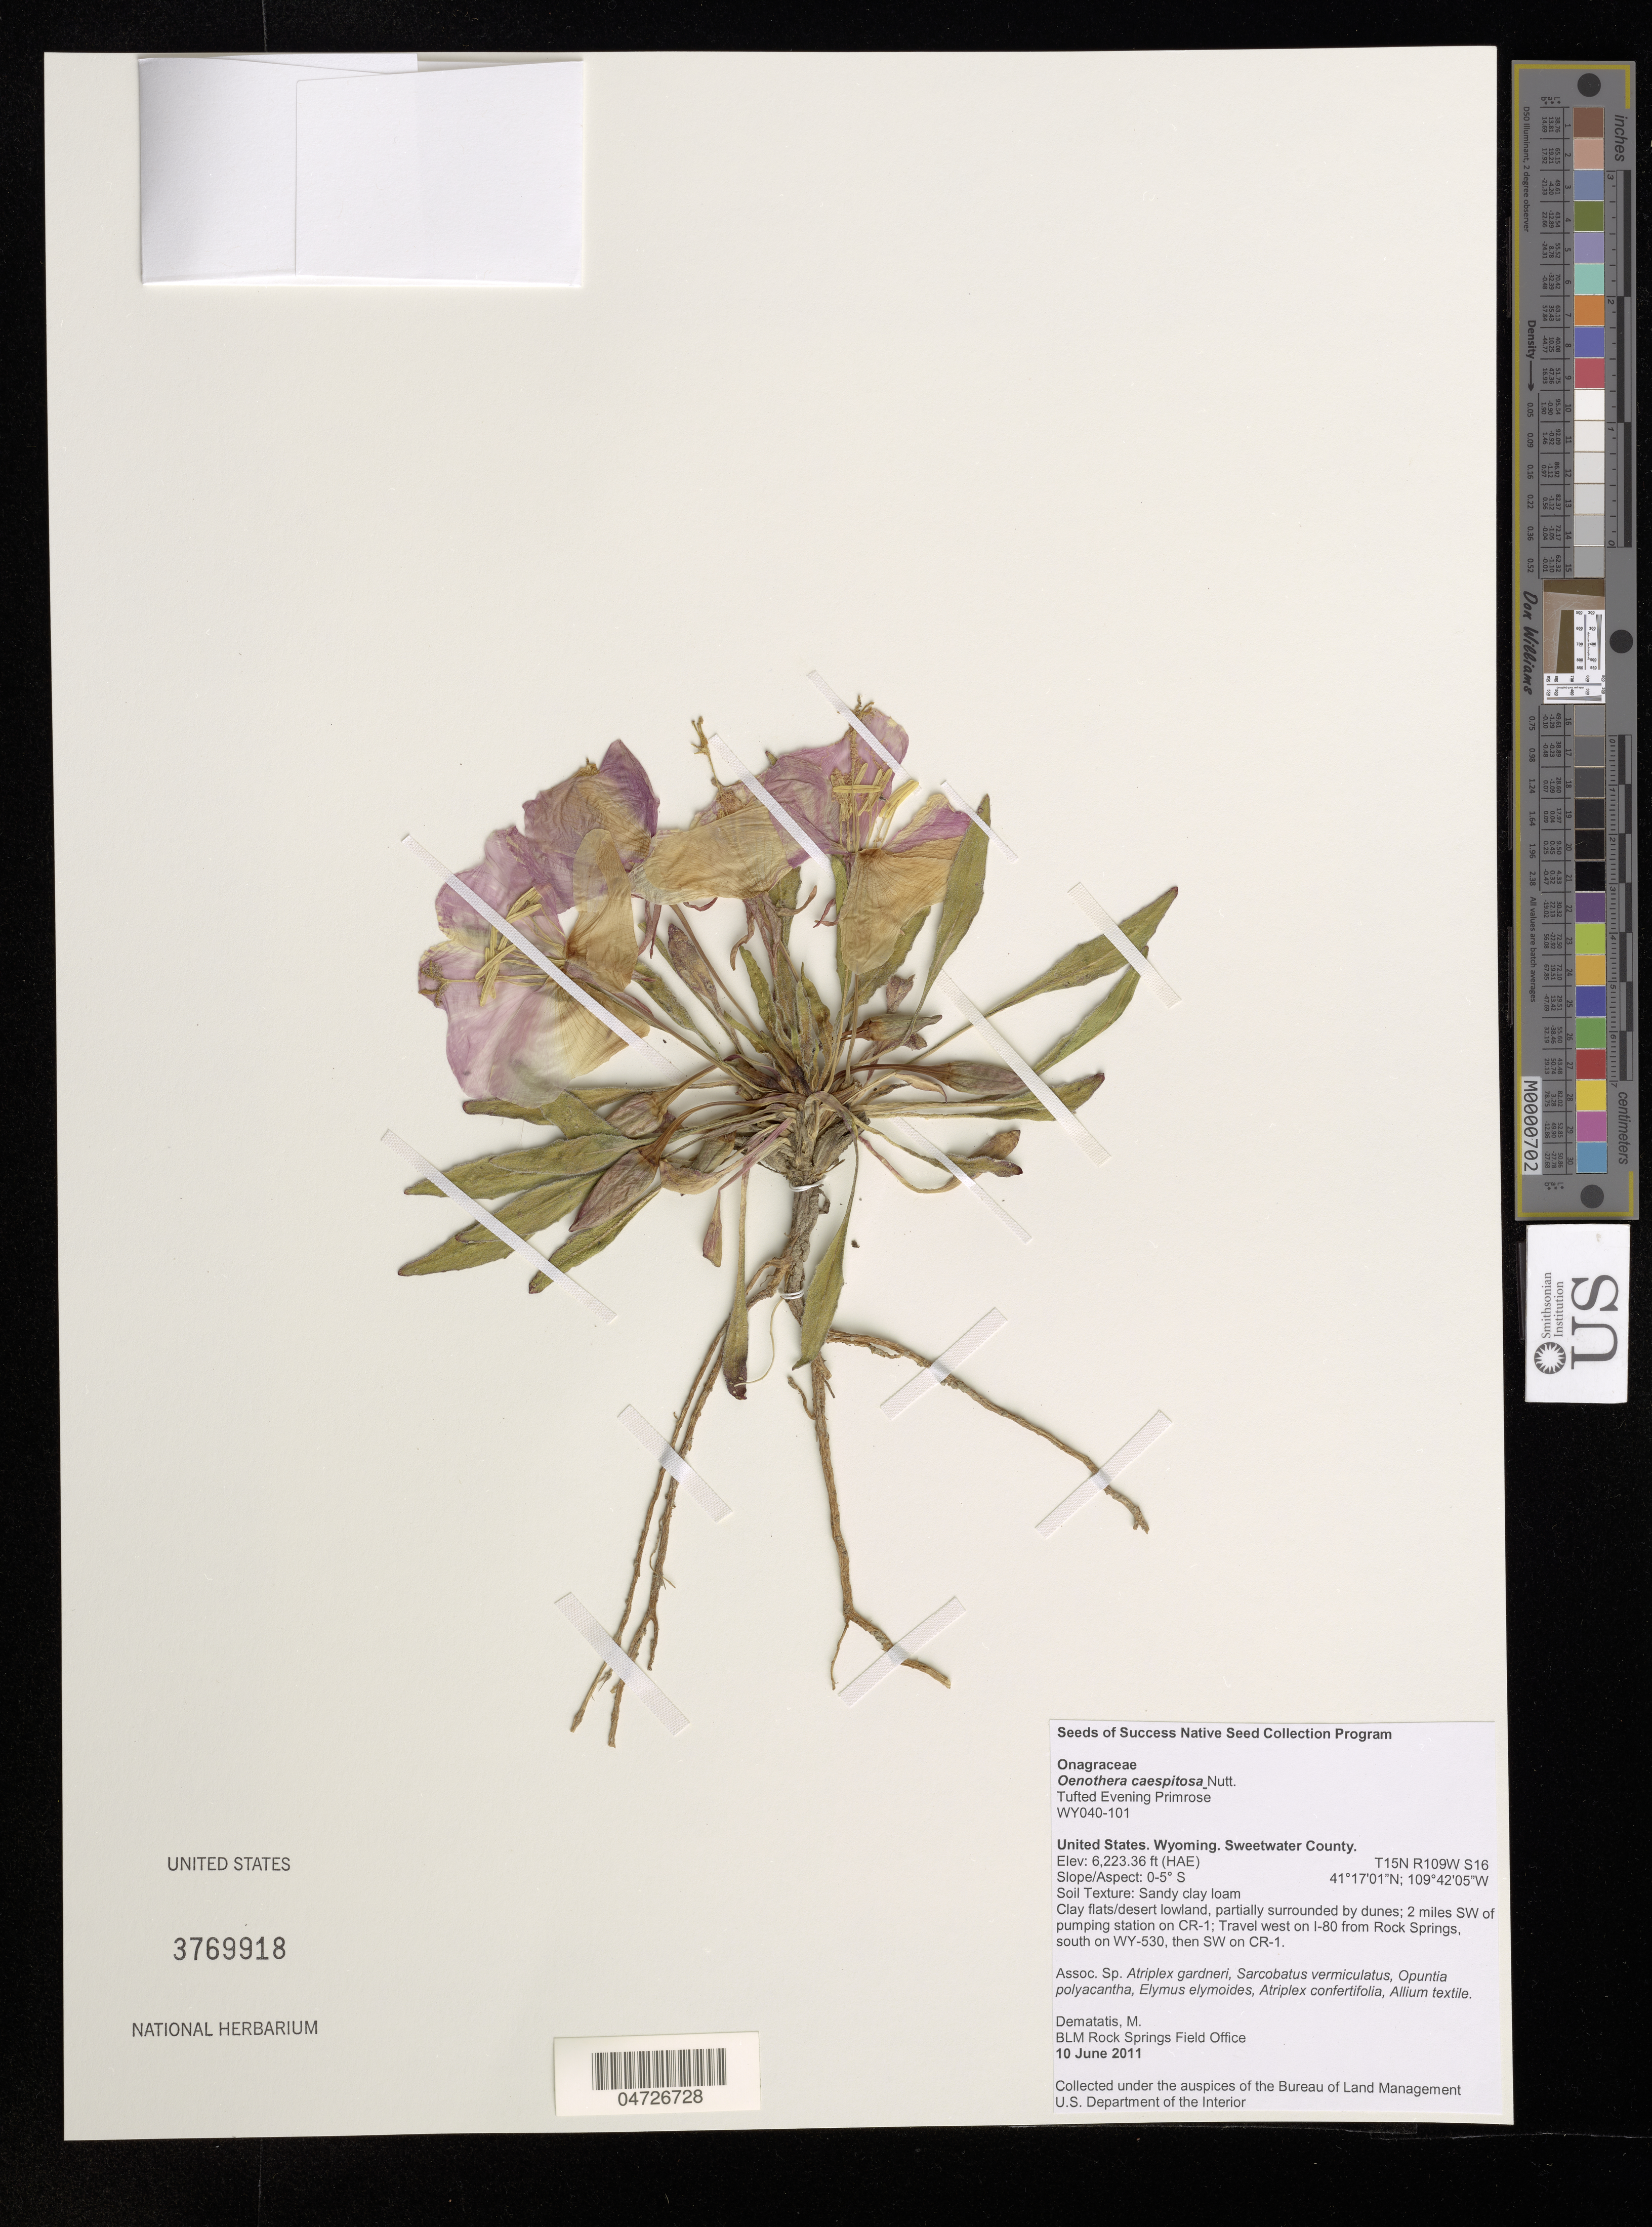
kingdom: Plantae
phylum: Tracheophyta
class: Magnoliopsida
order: Myrtales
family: Onagraceae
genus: Oenothera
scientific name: Oenothera caespitosa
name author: Nutt.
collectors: M. Dematatis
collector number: WY040-101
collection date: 2011-06-10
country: United States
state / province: Wyoming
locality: Sweetwater County. 2 miles SW of pumping station on CR-1; Travel west on I-80 from Rock Springs, south on WY-530, then SW on CR-1.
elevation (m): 1896.88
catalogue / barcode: US 3769918